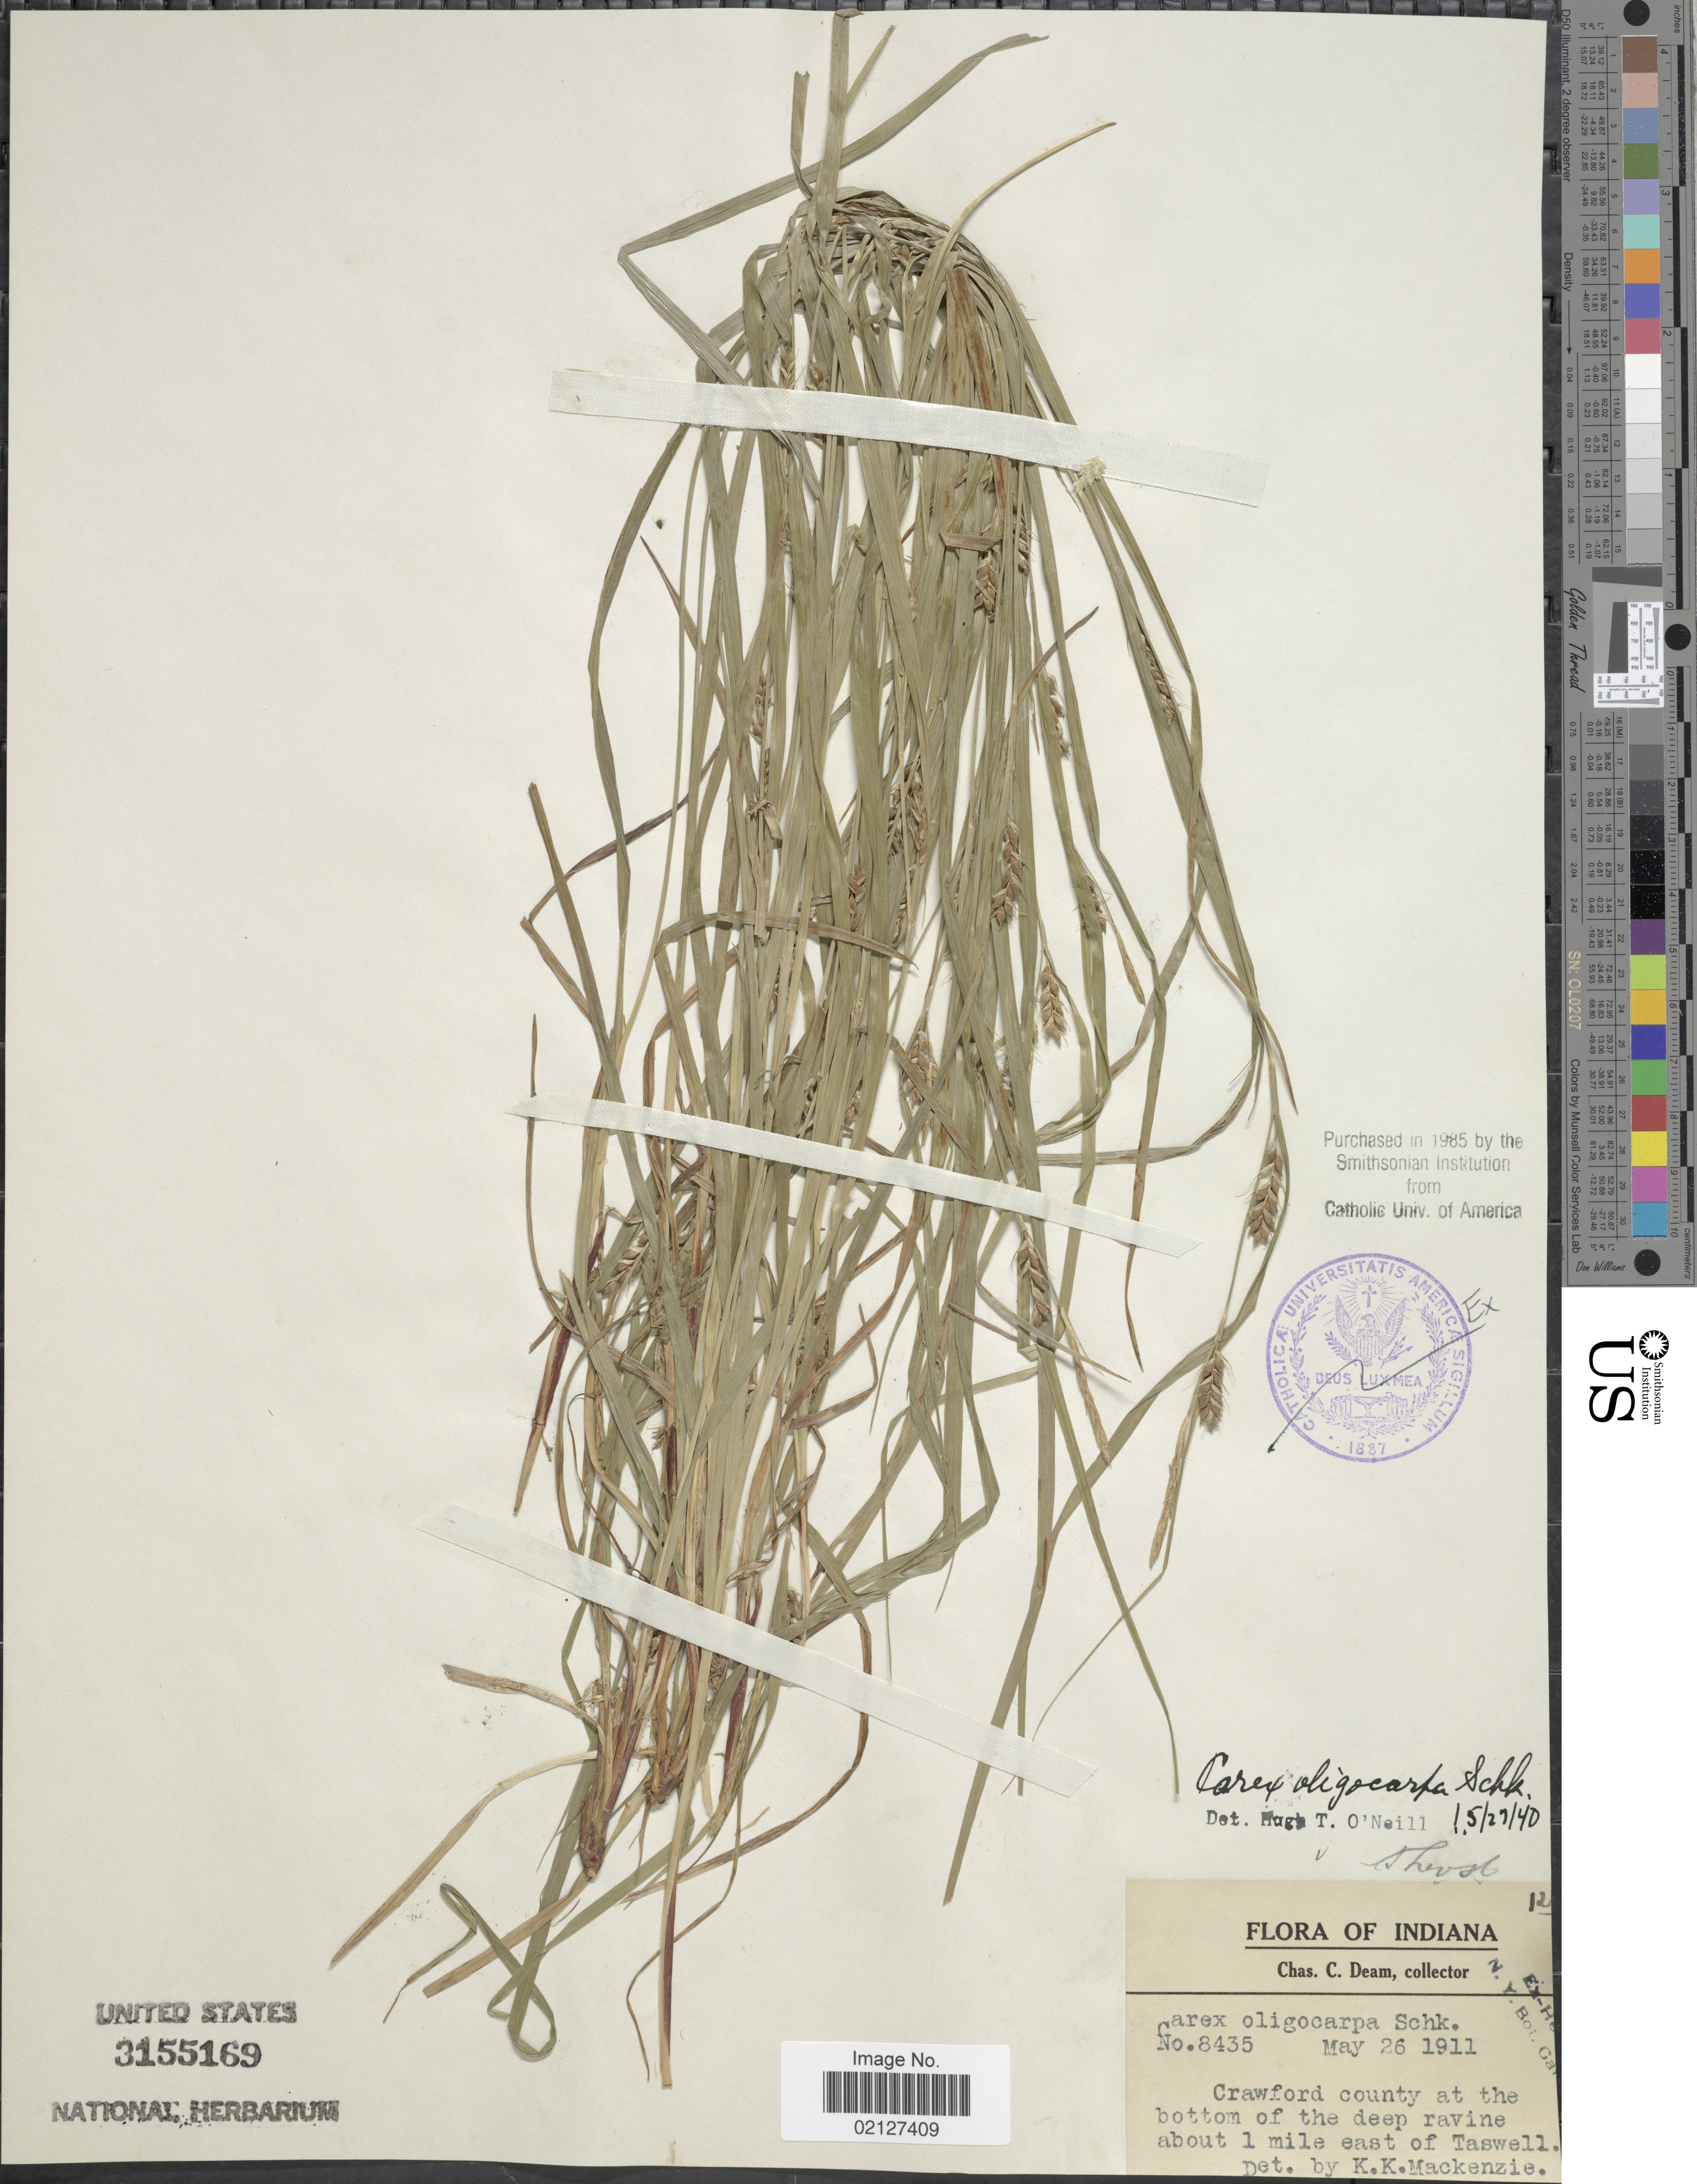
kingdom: Plantae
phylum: Tracheophyta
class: Liliopsida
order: Poales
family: Cyperaceae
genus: Carex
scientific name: Carex oligocarpa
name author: Willd.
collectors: C. C. Deam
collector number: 8435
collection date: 1911-05-26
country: United States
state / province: Indiana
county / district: Crawford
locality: Crawford County at the bottom of the deep ravine about 1 mile east of Taswell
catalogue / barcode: US 3155169